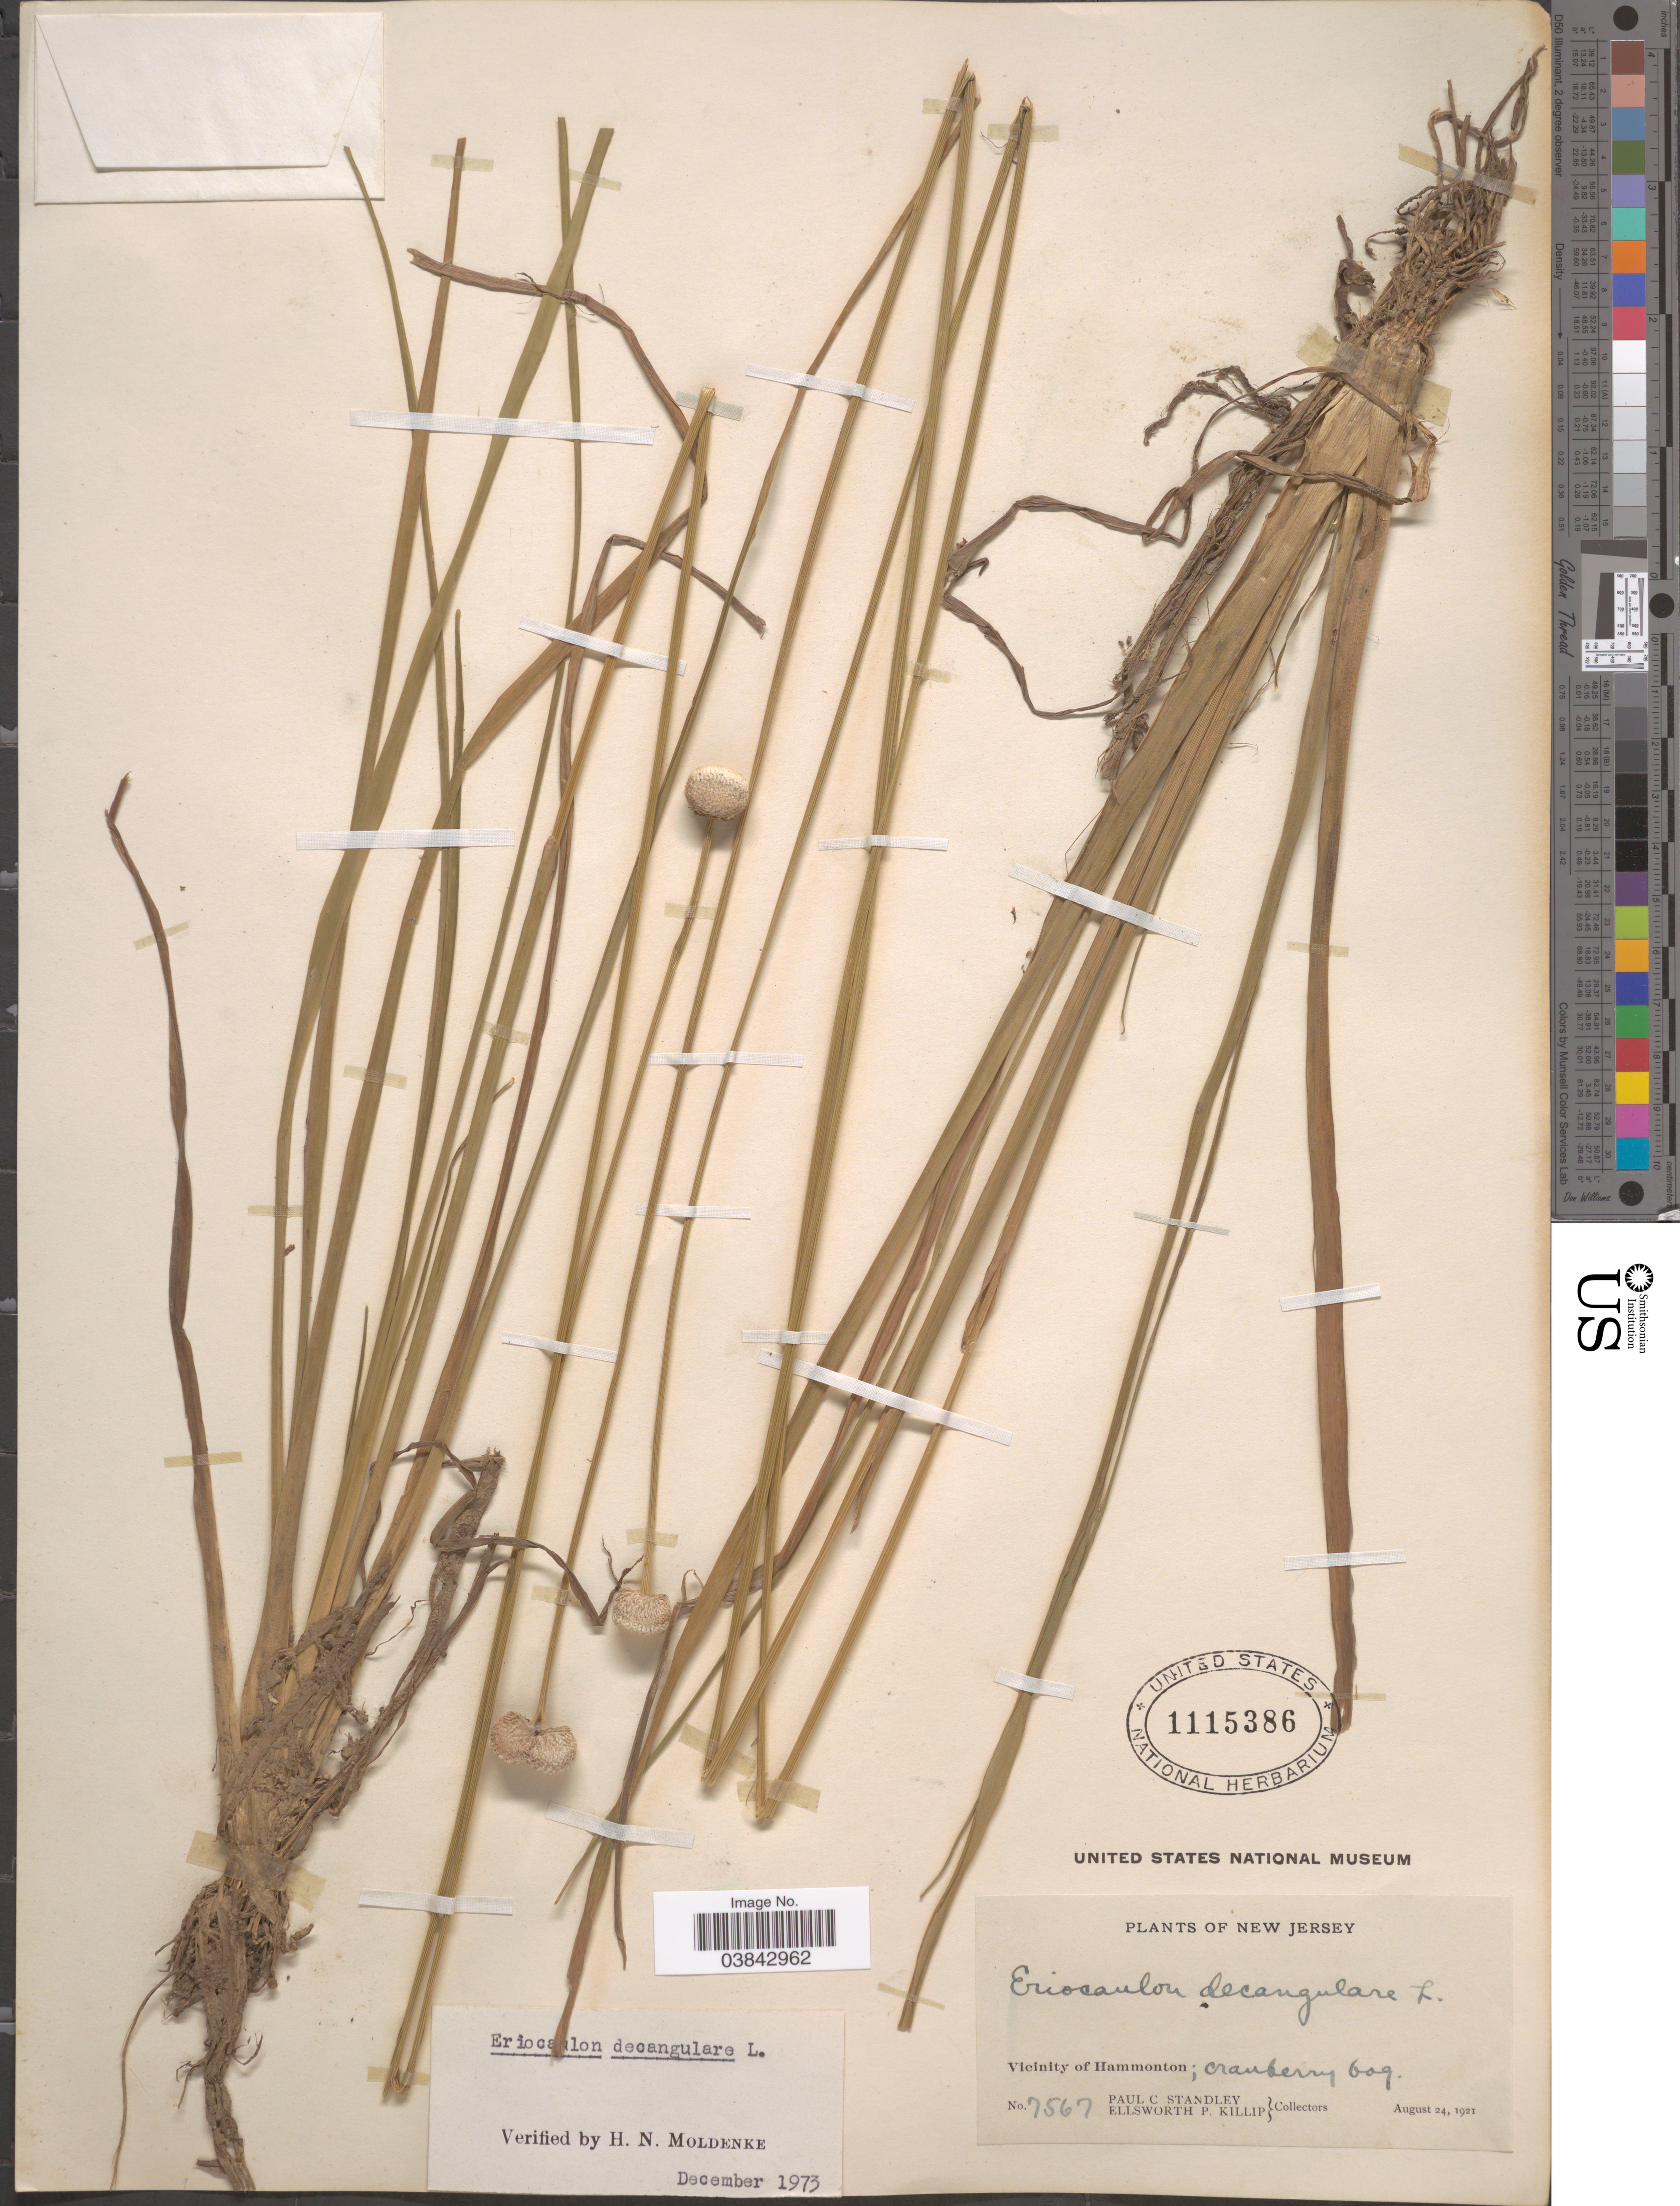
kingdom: Plantae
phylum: Tracheophyta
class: Liliopsida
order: Poales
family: Eriocaulaceae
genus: Eriocaulon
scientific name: Eriocaulon decangulare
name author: L.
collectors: P. C. Standley & E. P. Killip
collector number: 7567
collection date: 1921-08-24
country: United States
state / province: New Jersey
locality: Vicinity of Hammonton; cranberry bog.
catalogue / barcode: US 1115386